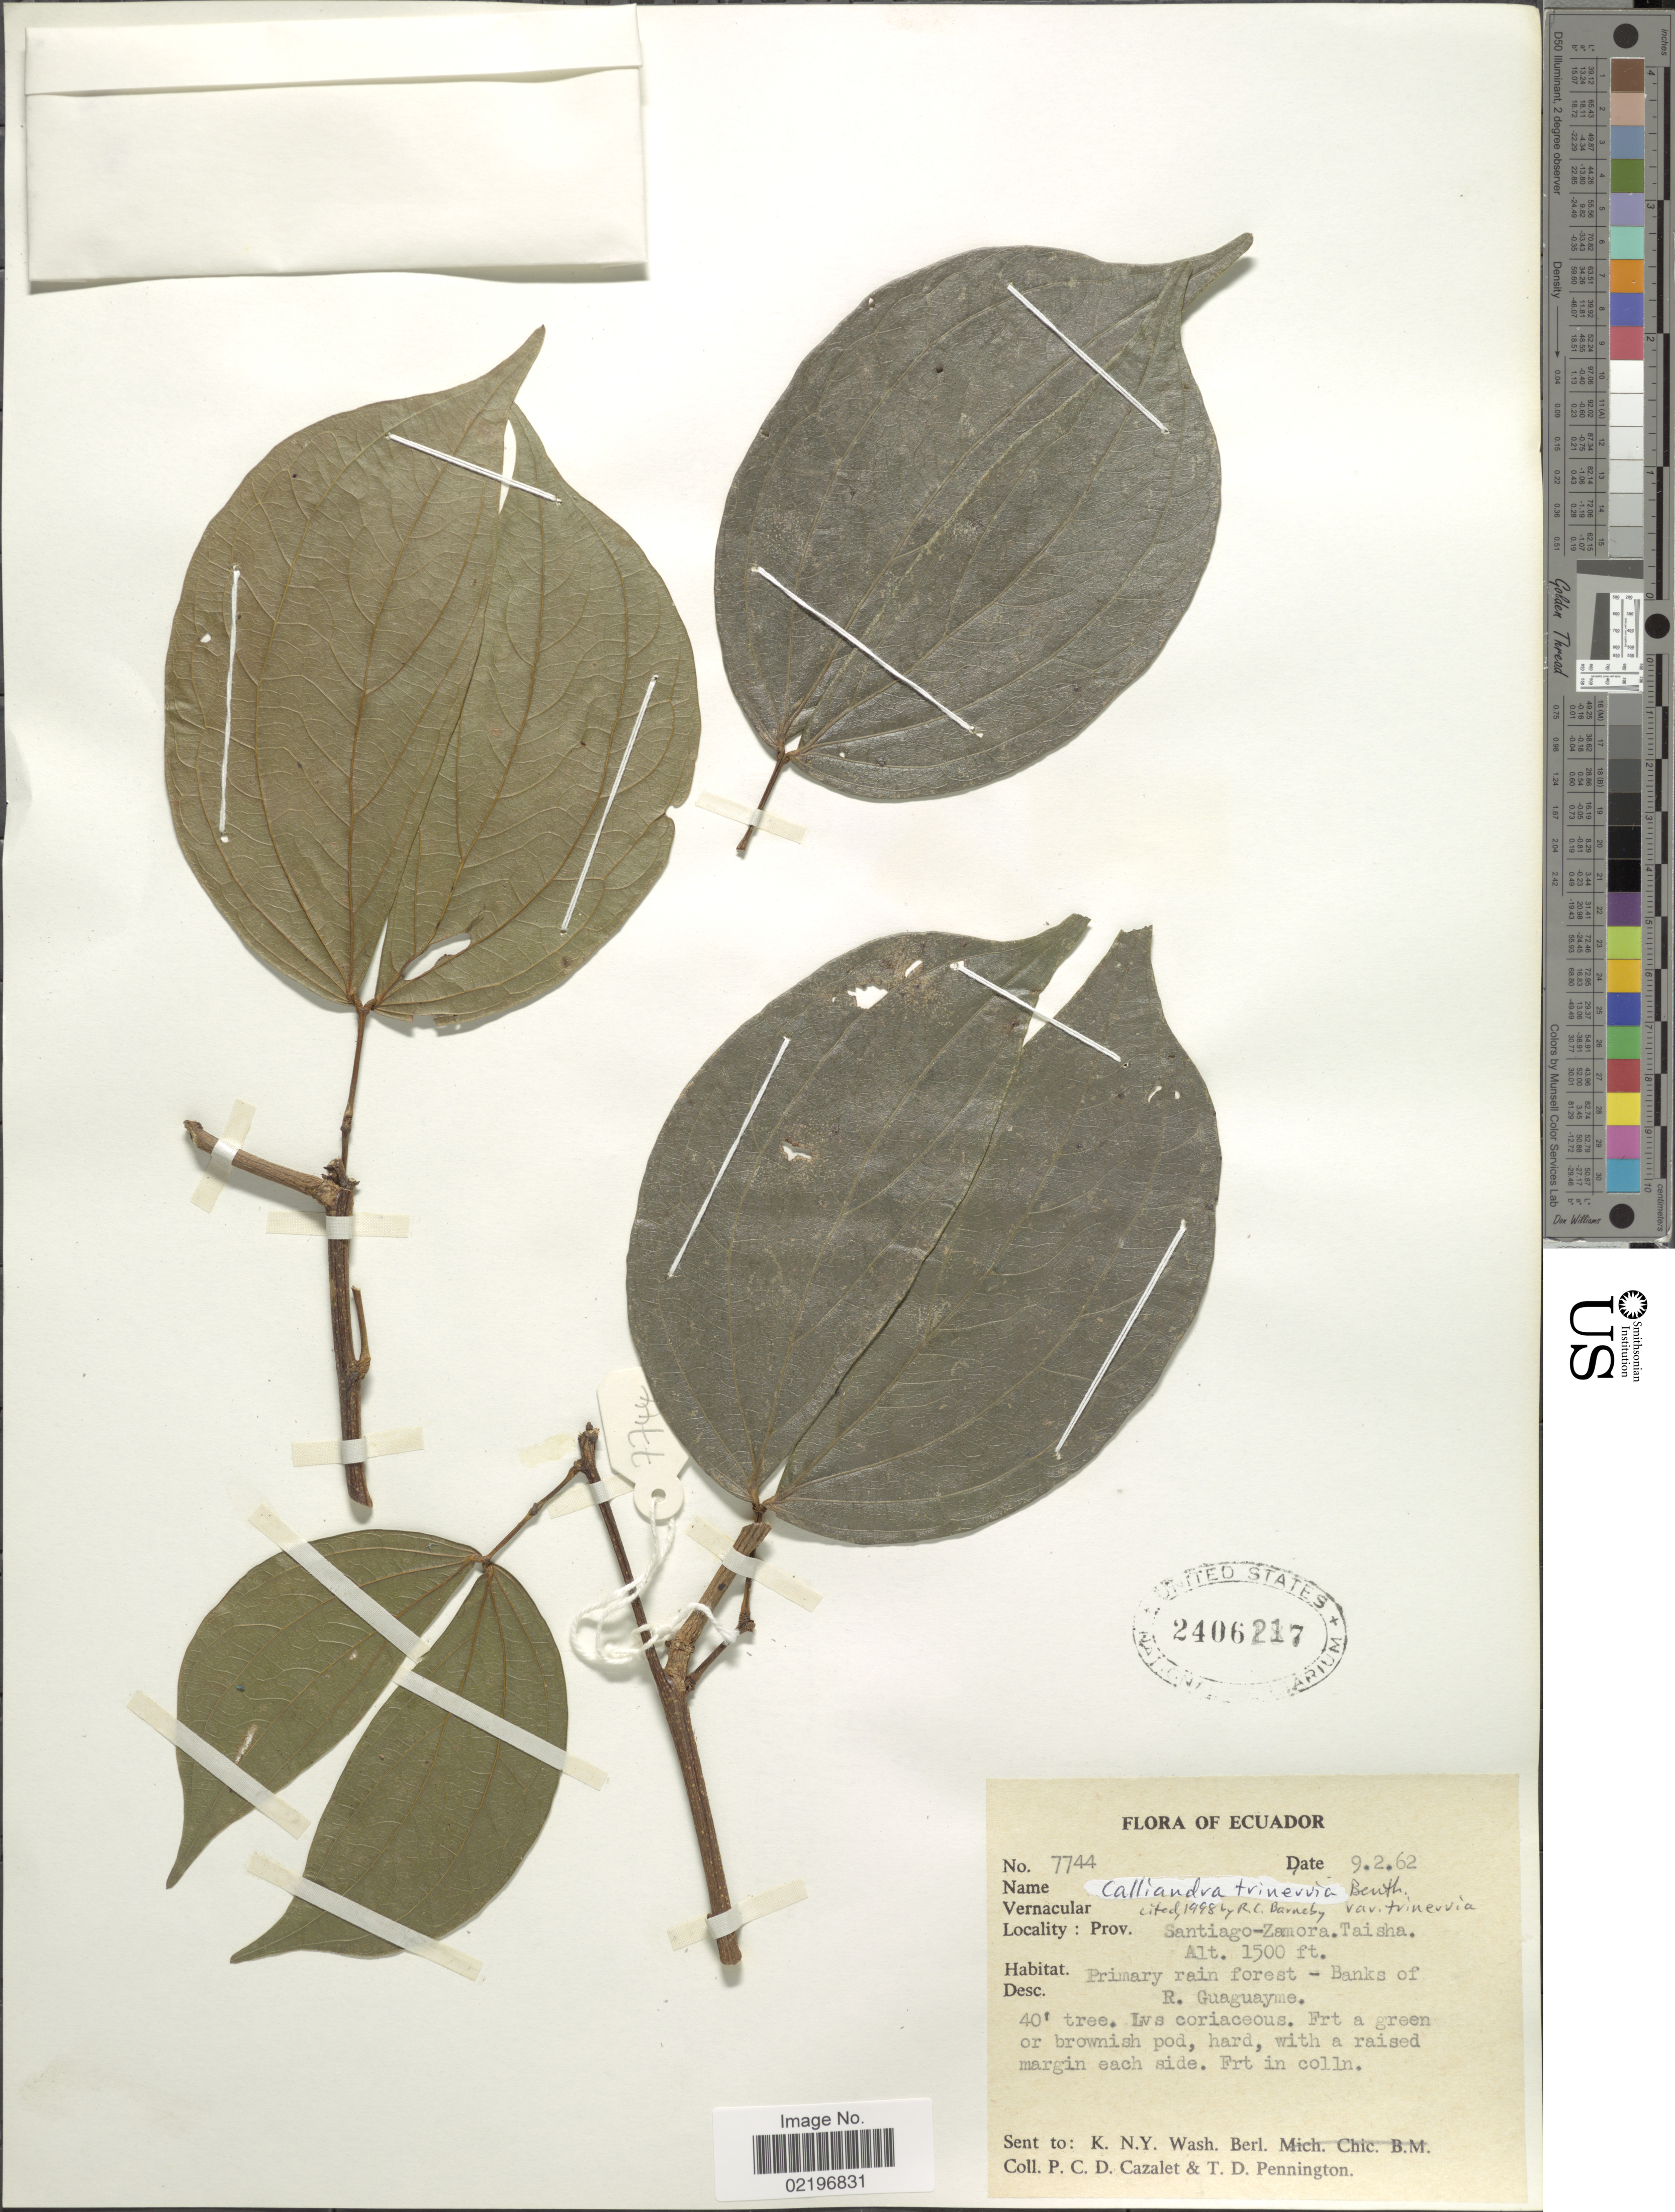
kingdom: Plantae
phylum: Tracheophyta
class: Magnoliopsida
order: Fabales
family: Fabaceae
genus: Calliandra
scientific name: Calliandra trinervia var. trinervia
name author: Benth.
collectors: P. C. D. Cazalet & T. D. Pennington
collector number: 774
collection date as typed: Transcribed d/m/y: 9/2/62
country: Ecuador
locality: Santiago - Zamora. Taisha. Banks of R. Guaguayme.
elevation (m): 457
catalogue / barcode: US 2406217